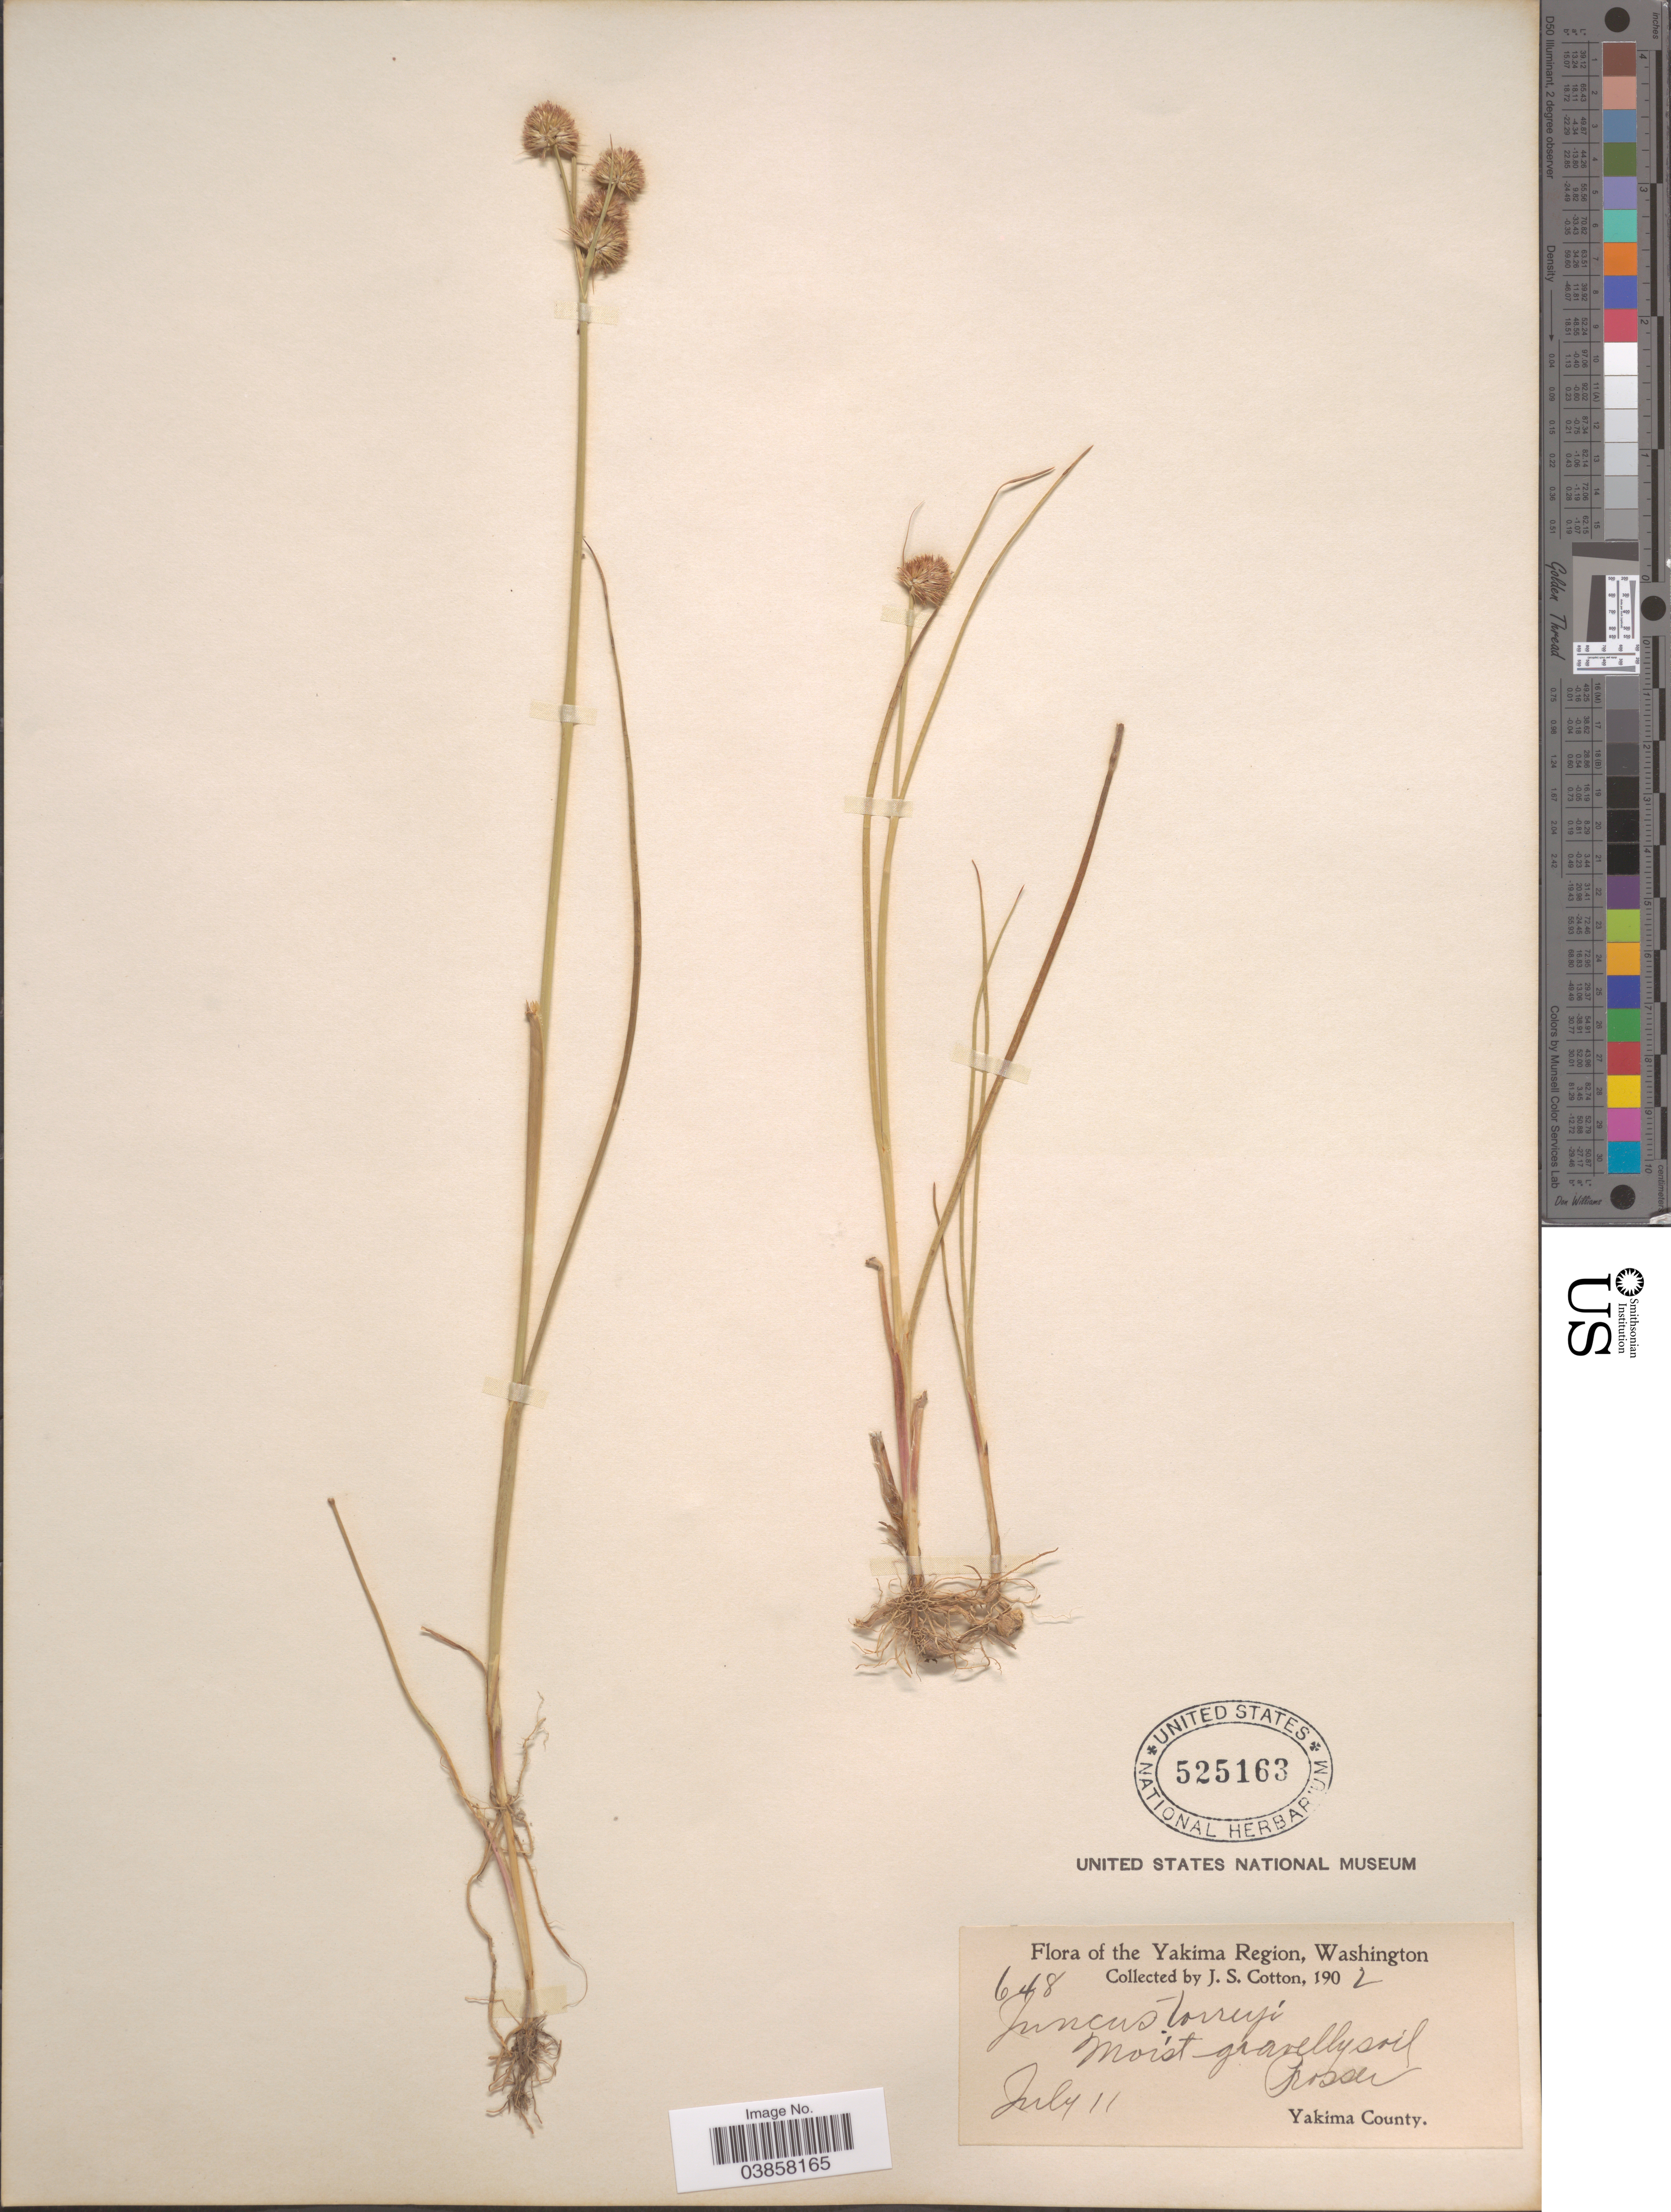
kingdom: Plantae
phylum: Tracheophyta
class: Liliopsida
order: Poales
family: Juncaceae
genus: Juncus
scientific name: Juncus torreyi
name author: Coville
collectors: J. S. Cotton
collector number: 648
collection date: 1902-07-11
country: United States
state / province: Washington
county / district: Yakima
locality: The Yakima Region. Prosser. Yakima County.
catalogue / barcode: US 525163